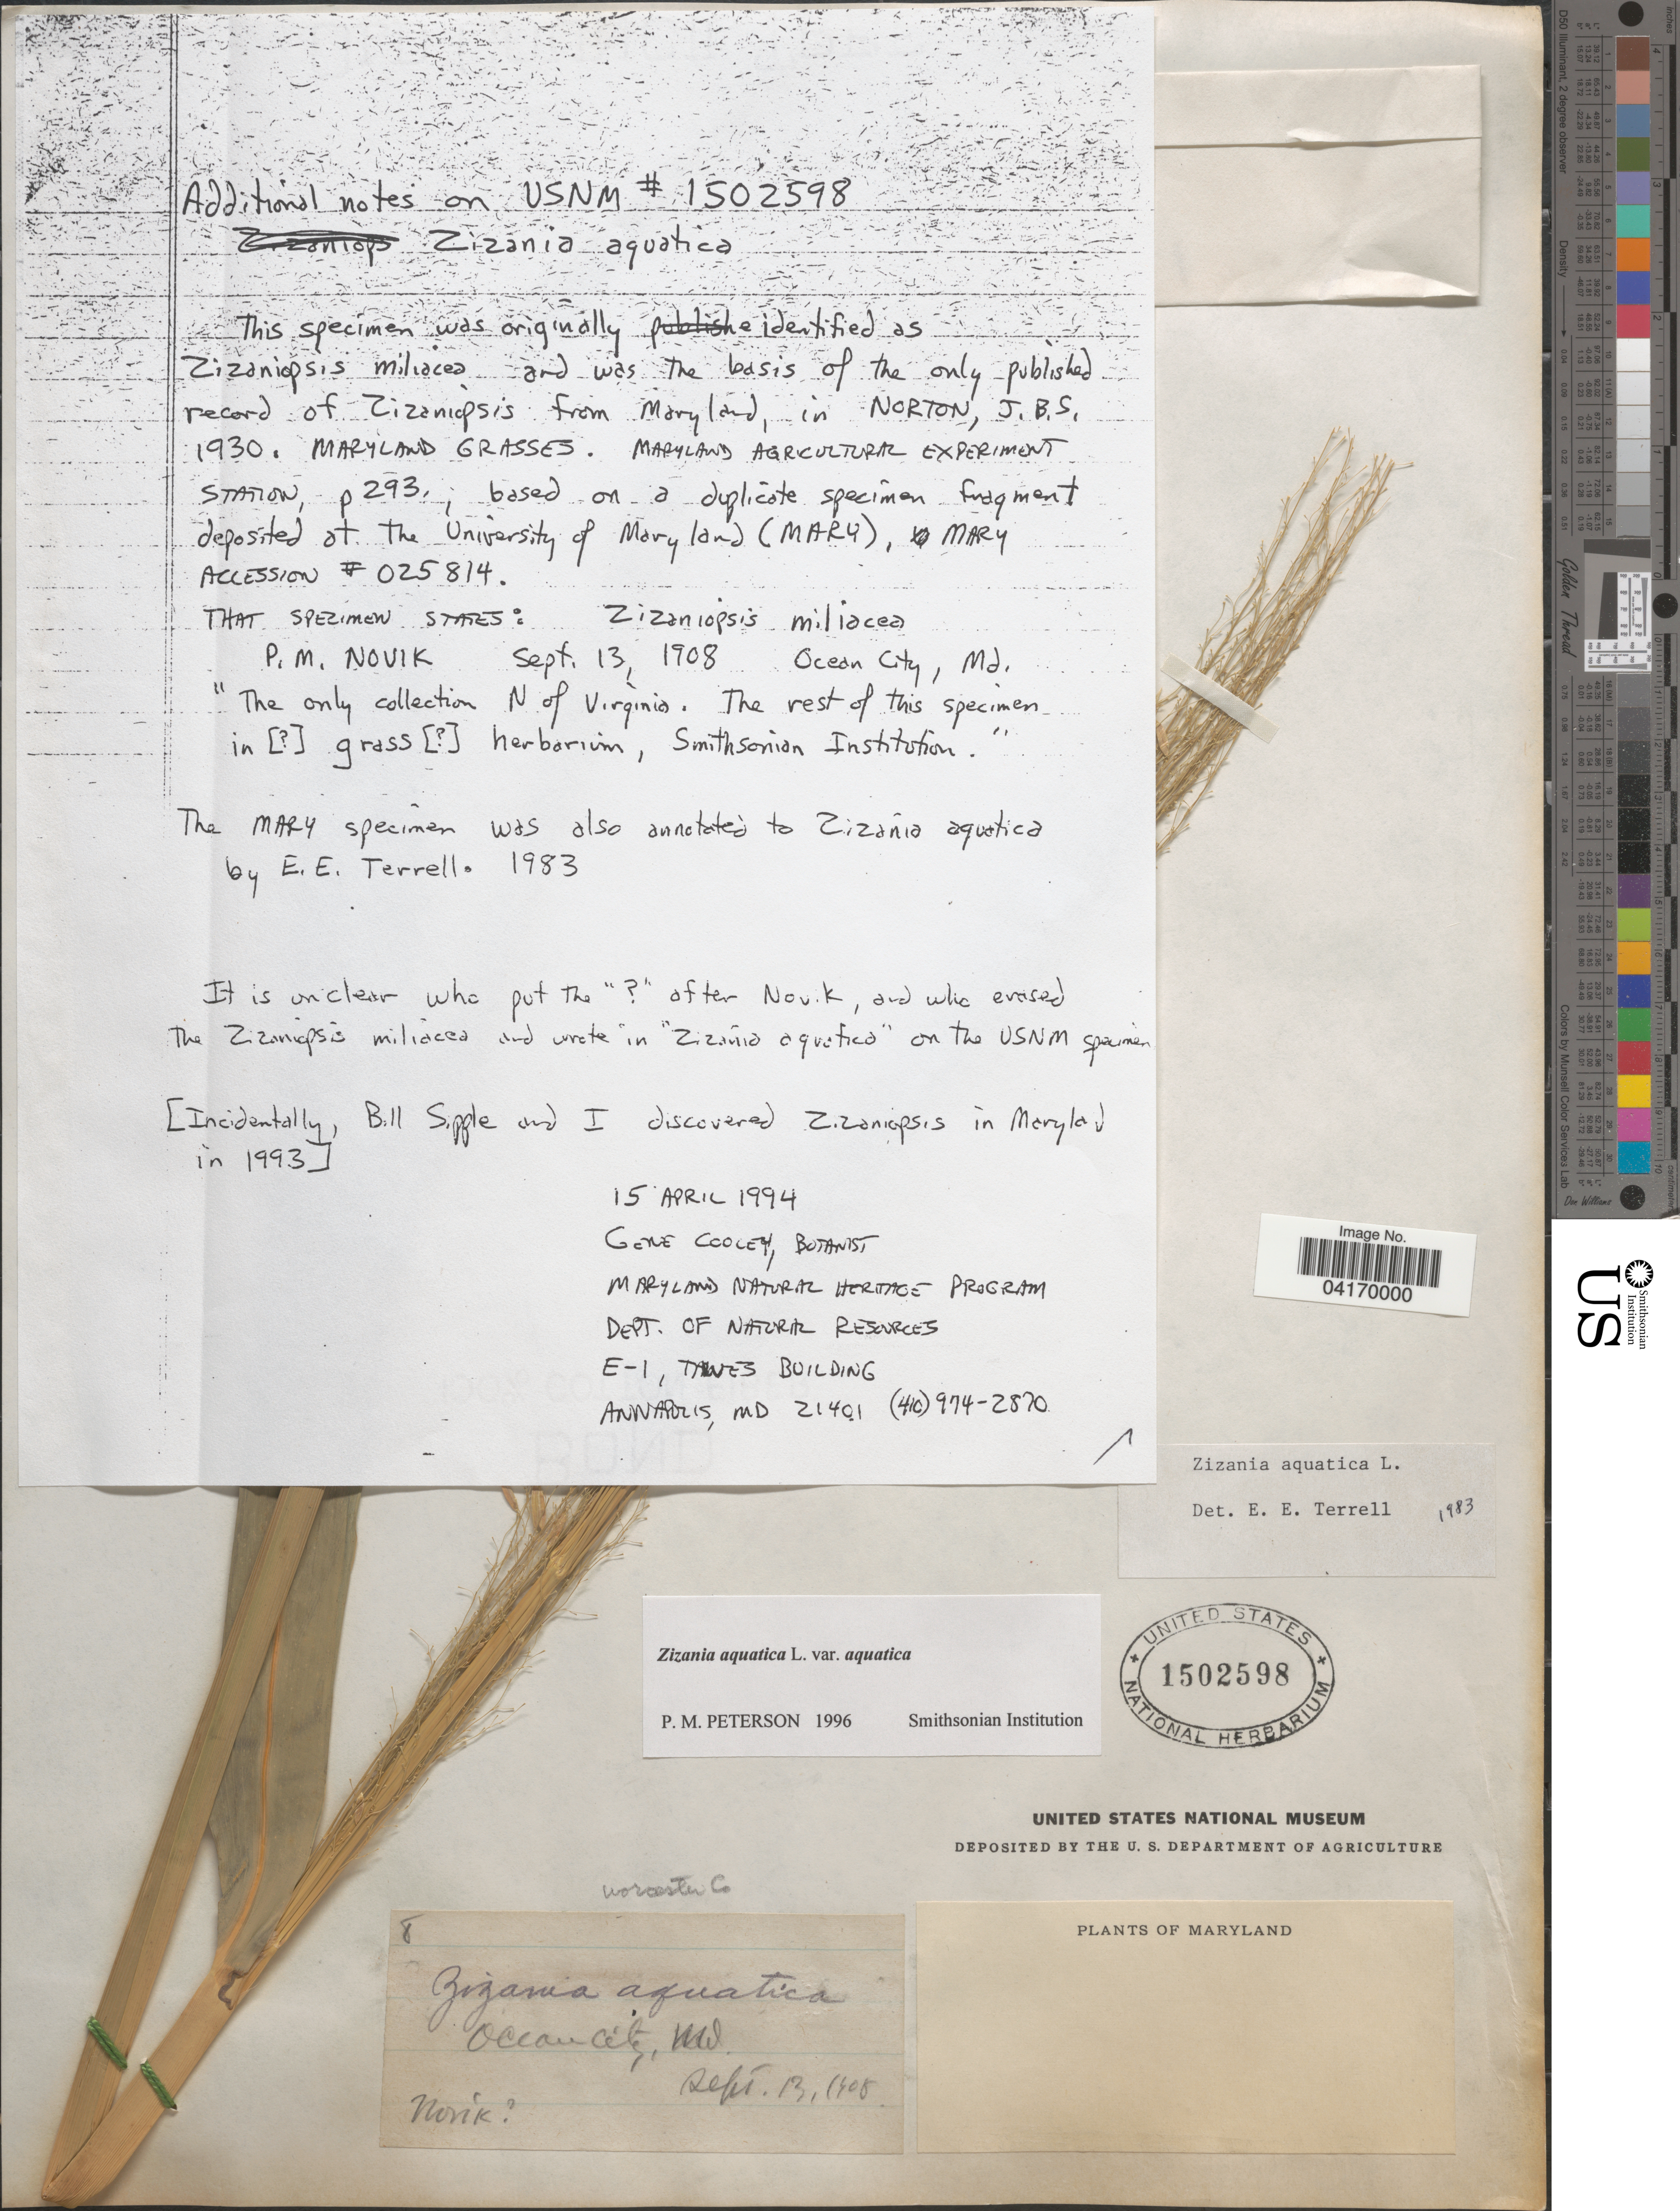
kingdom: Plantae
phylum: Tracheophyta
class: Liliopsida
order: Poales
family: Poaceae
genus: Zizania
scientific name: Zizania aquatica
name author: L.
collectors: P. Novik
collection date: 1908-09-13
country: United States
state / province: Maryland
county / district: Worcester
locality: Ocean City. Worcester Co.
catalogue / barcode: US 1502598